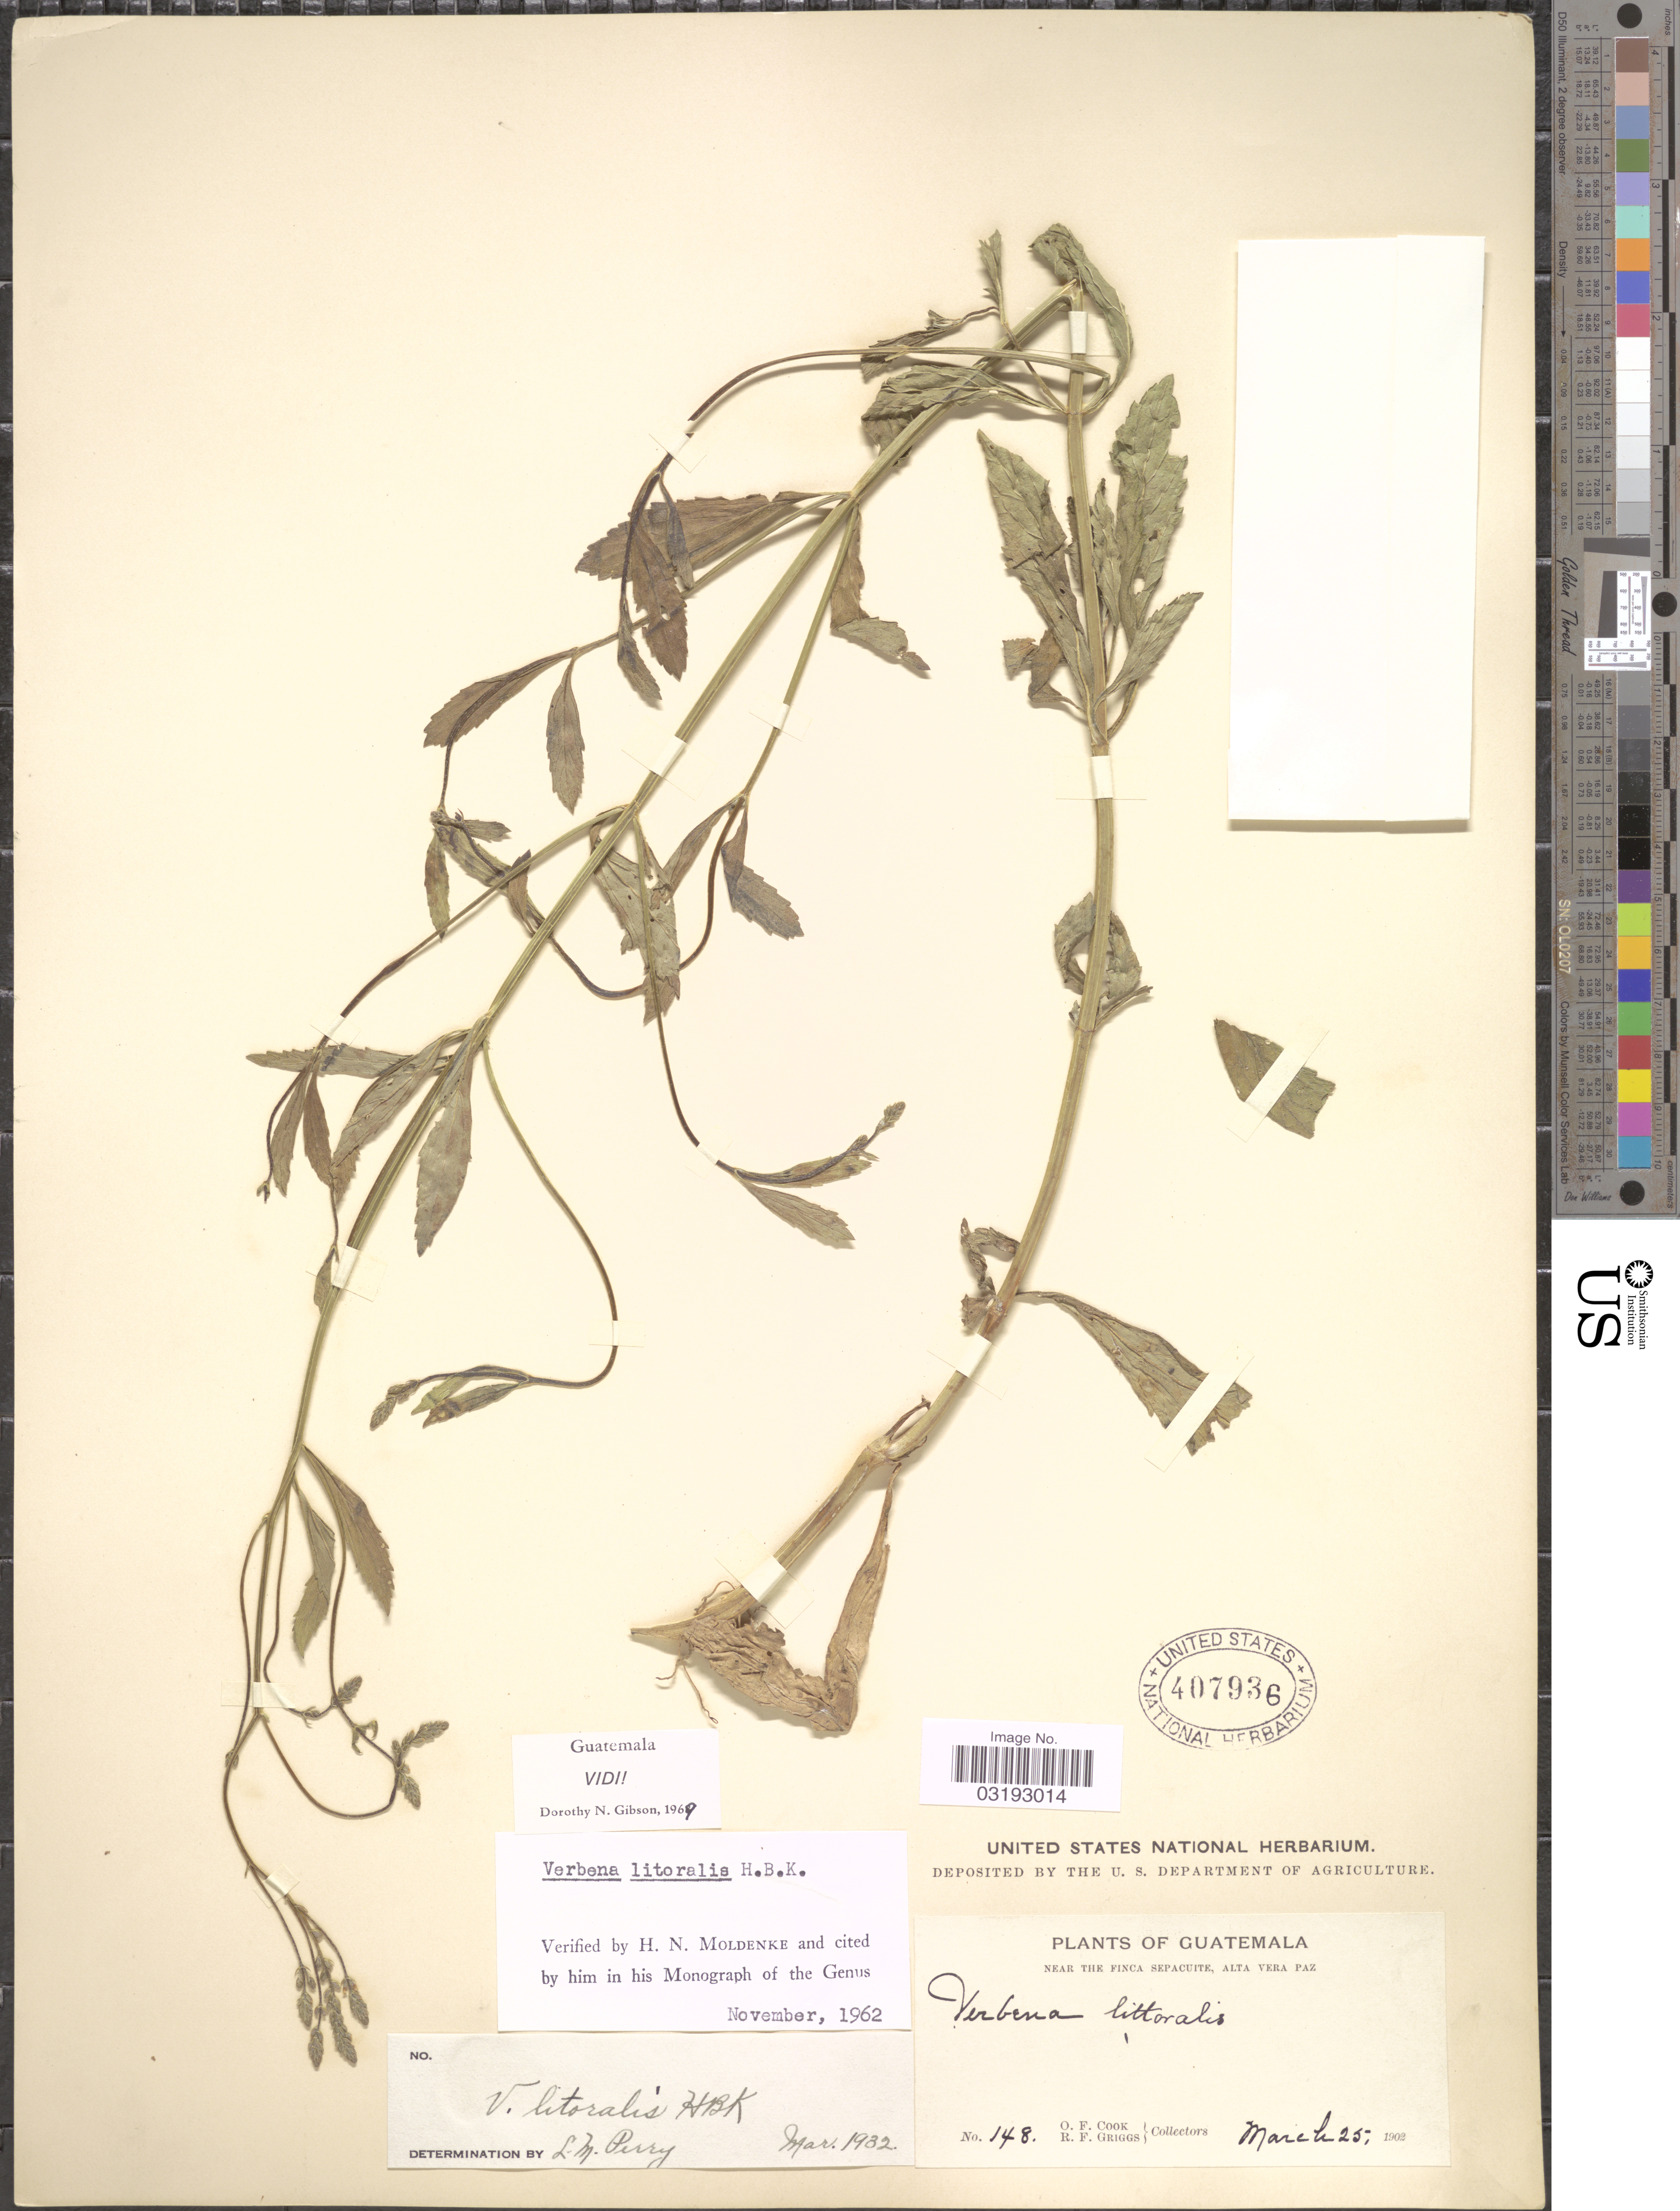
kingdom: Plantae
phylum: Tracheophyta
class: Magnoliopsida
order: Lamiales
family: Verbenaceae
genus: Verbena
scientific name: Verbena litoralis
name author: Kunth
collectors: O. F. Cook & R. F. Griggs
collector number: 148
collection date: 1902-03-25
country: Guatemala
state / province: Alta Verapaz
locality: Near the Finca Sepacuite.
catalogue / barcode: US 407936